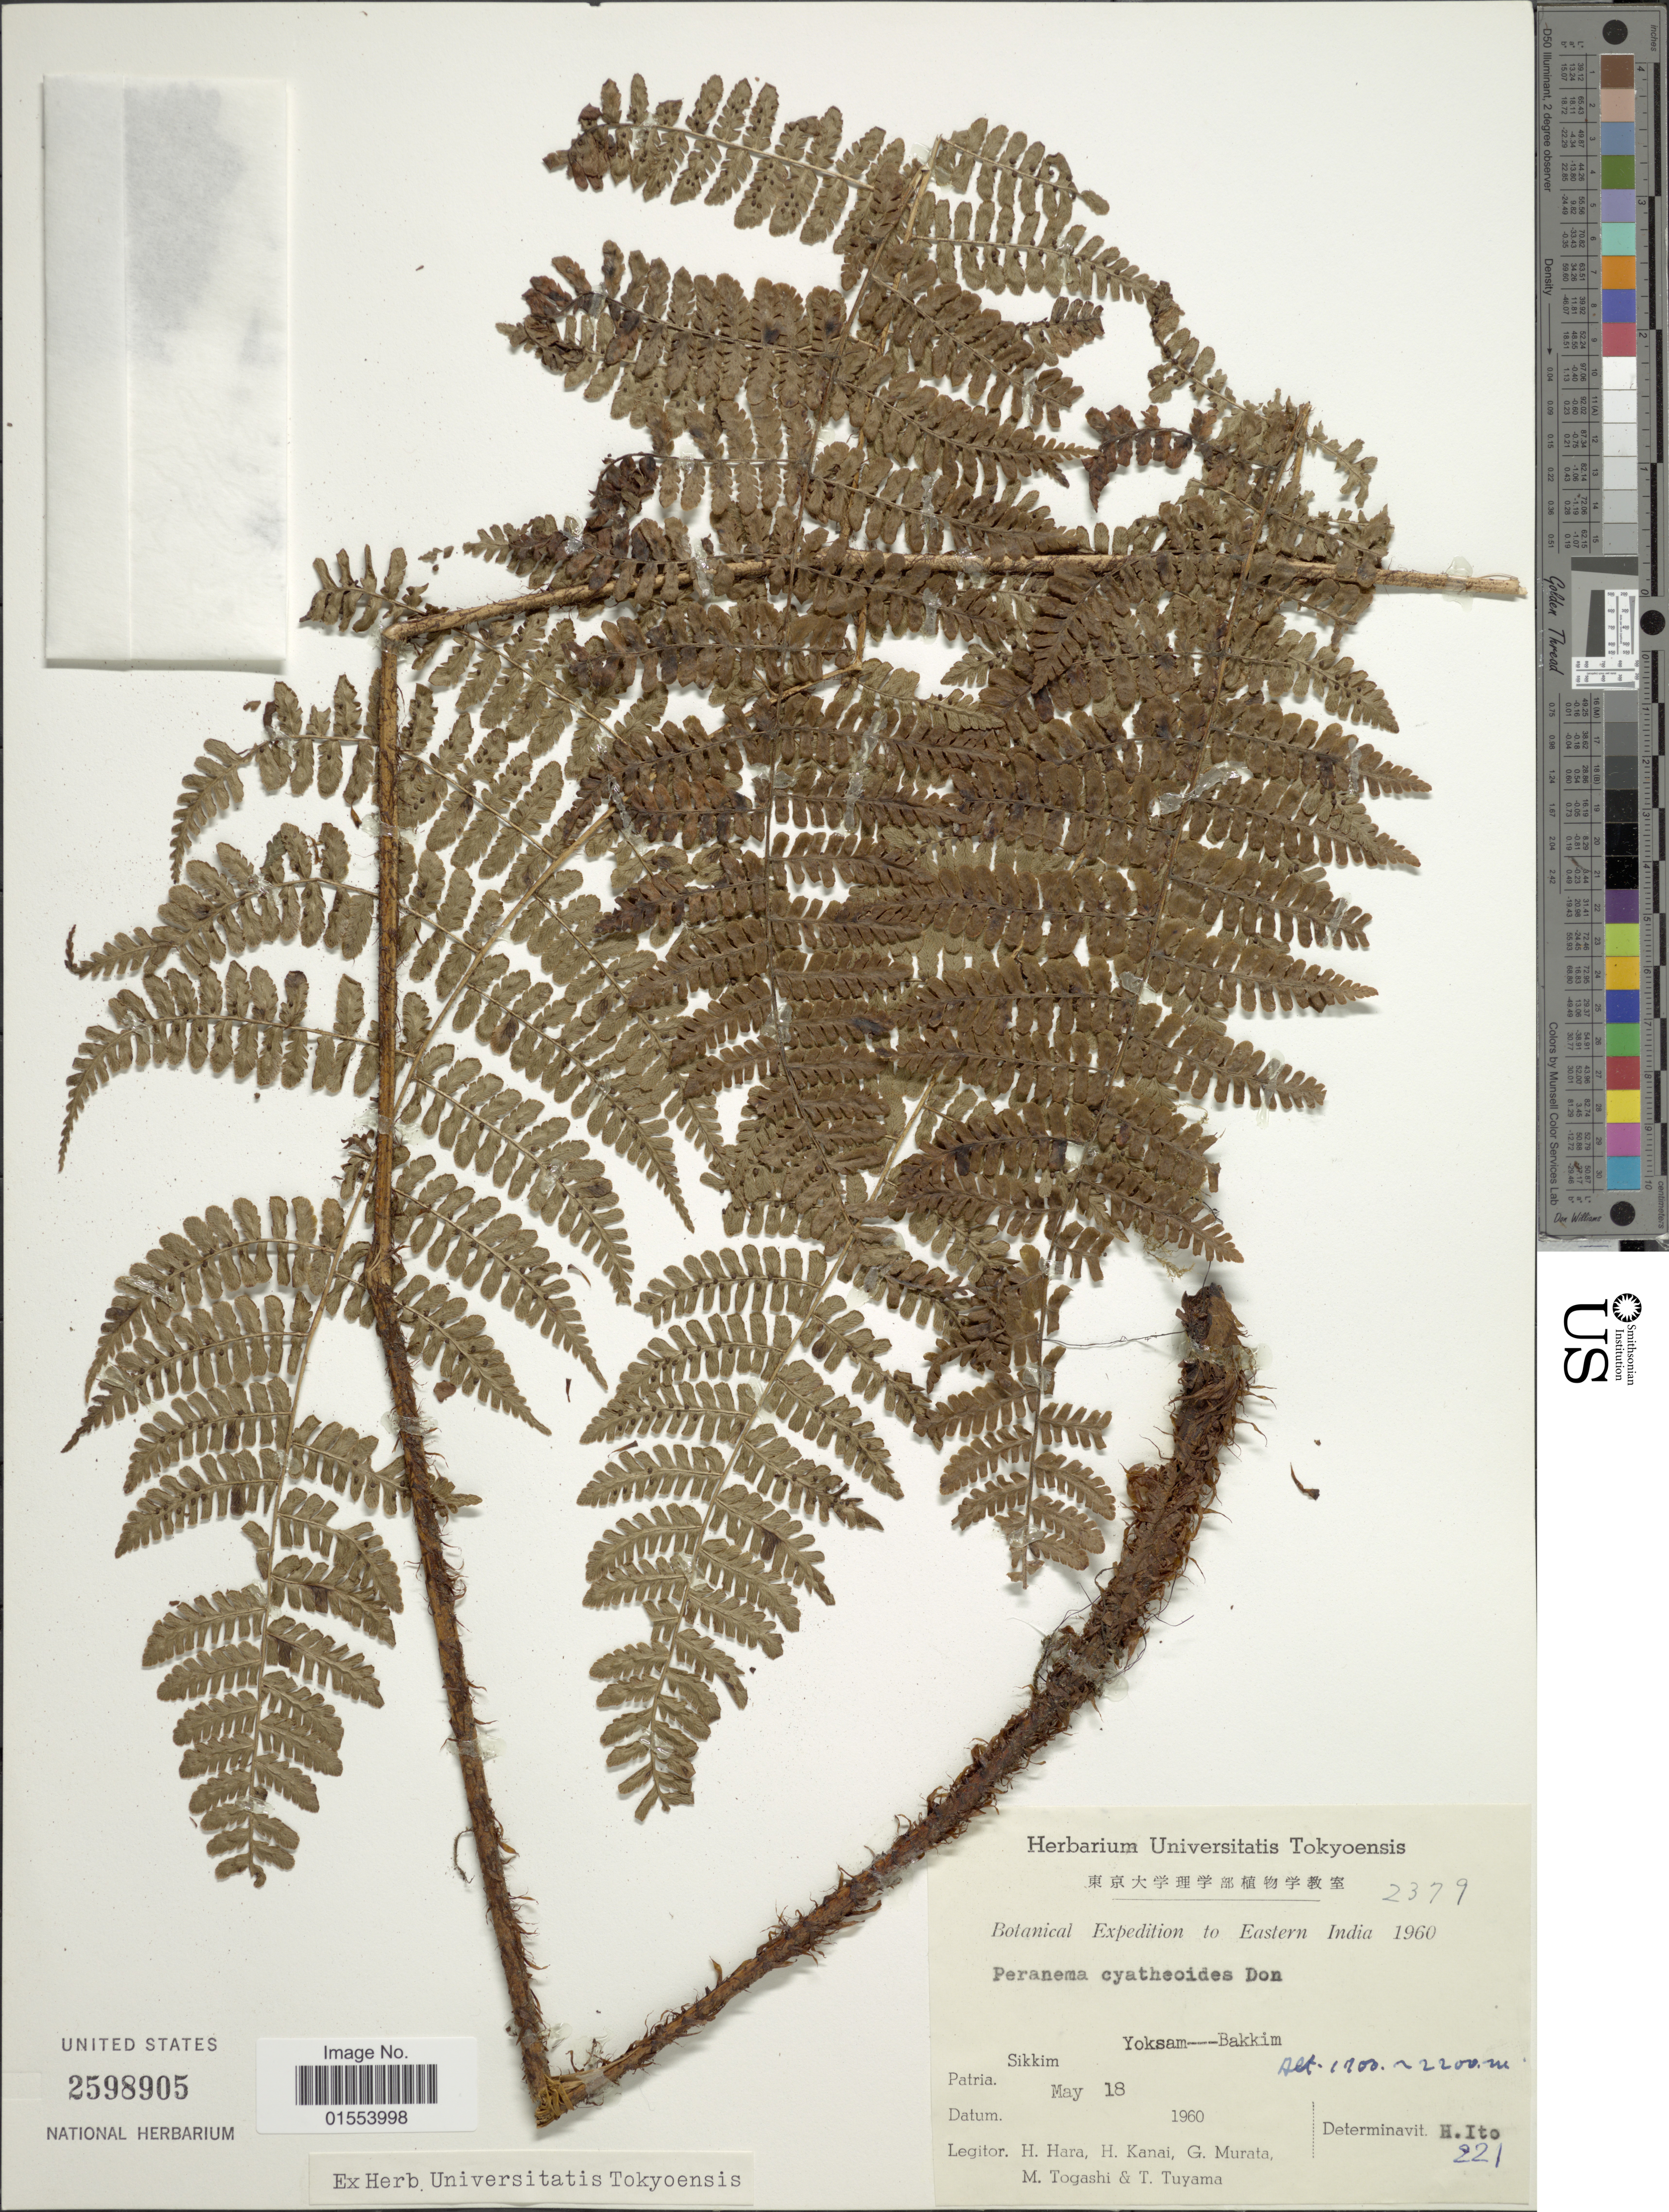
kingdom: Plantae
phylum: Tracheophyta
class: Polypodiopsida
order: Polypodiales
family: Dryopteridaceae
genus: Dryopteris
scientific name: Dryopteris cyatheoides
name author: (Kaulf.) Kuntze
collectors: H. Hara, H. Kanai, G. Murata & M. Togashi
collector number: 2379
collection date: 1960-05-18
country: India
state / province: Sikkim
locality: Sikkim, Yoksam---Bakkim.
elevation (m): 1700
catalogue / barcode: US 2598905